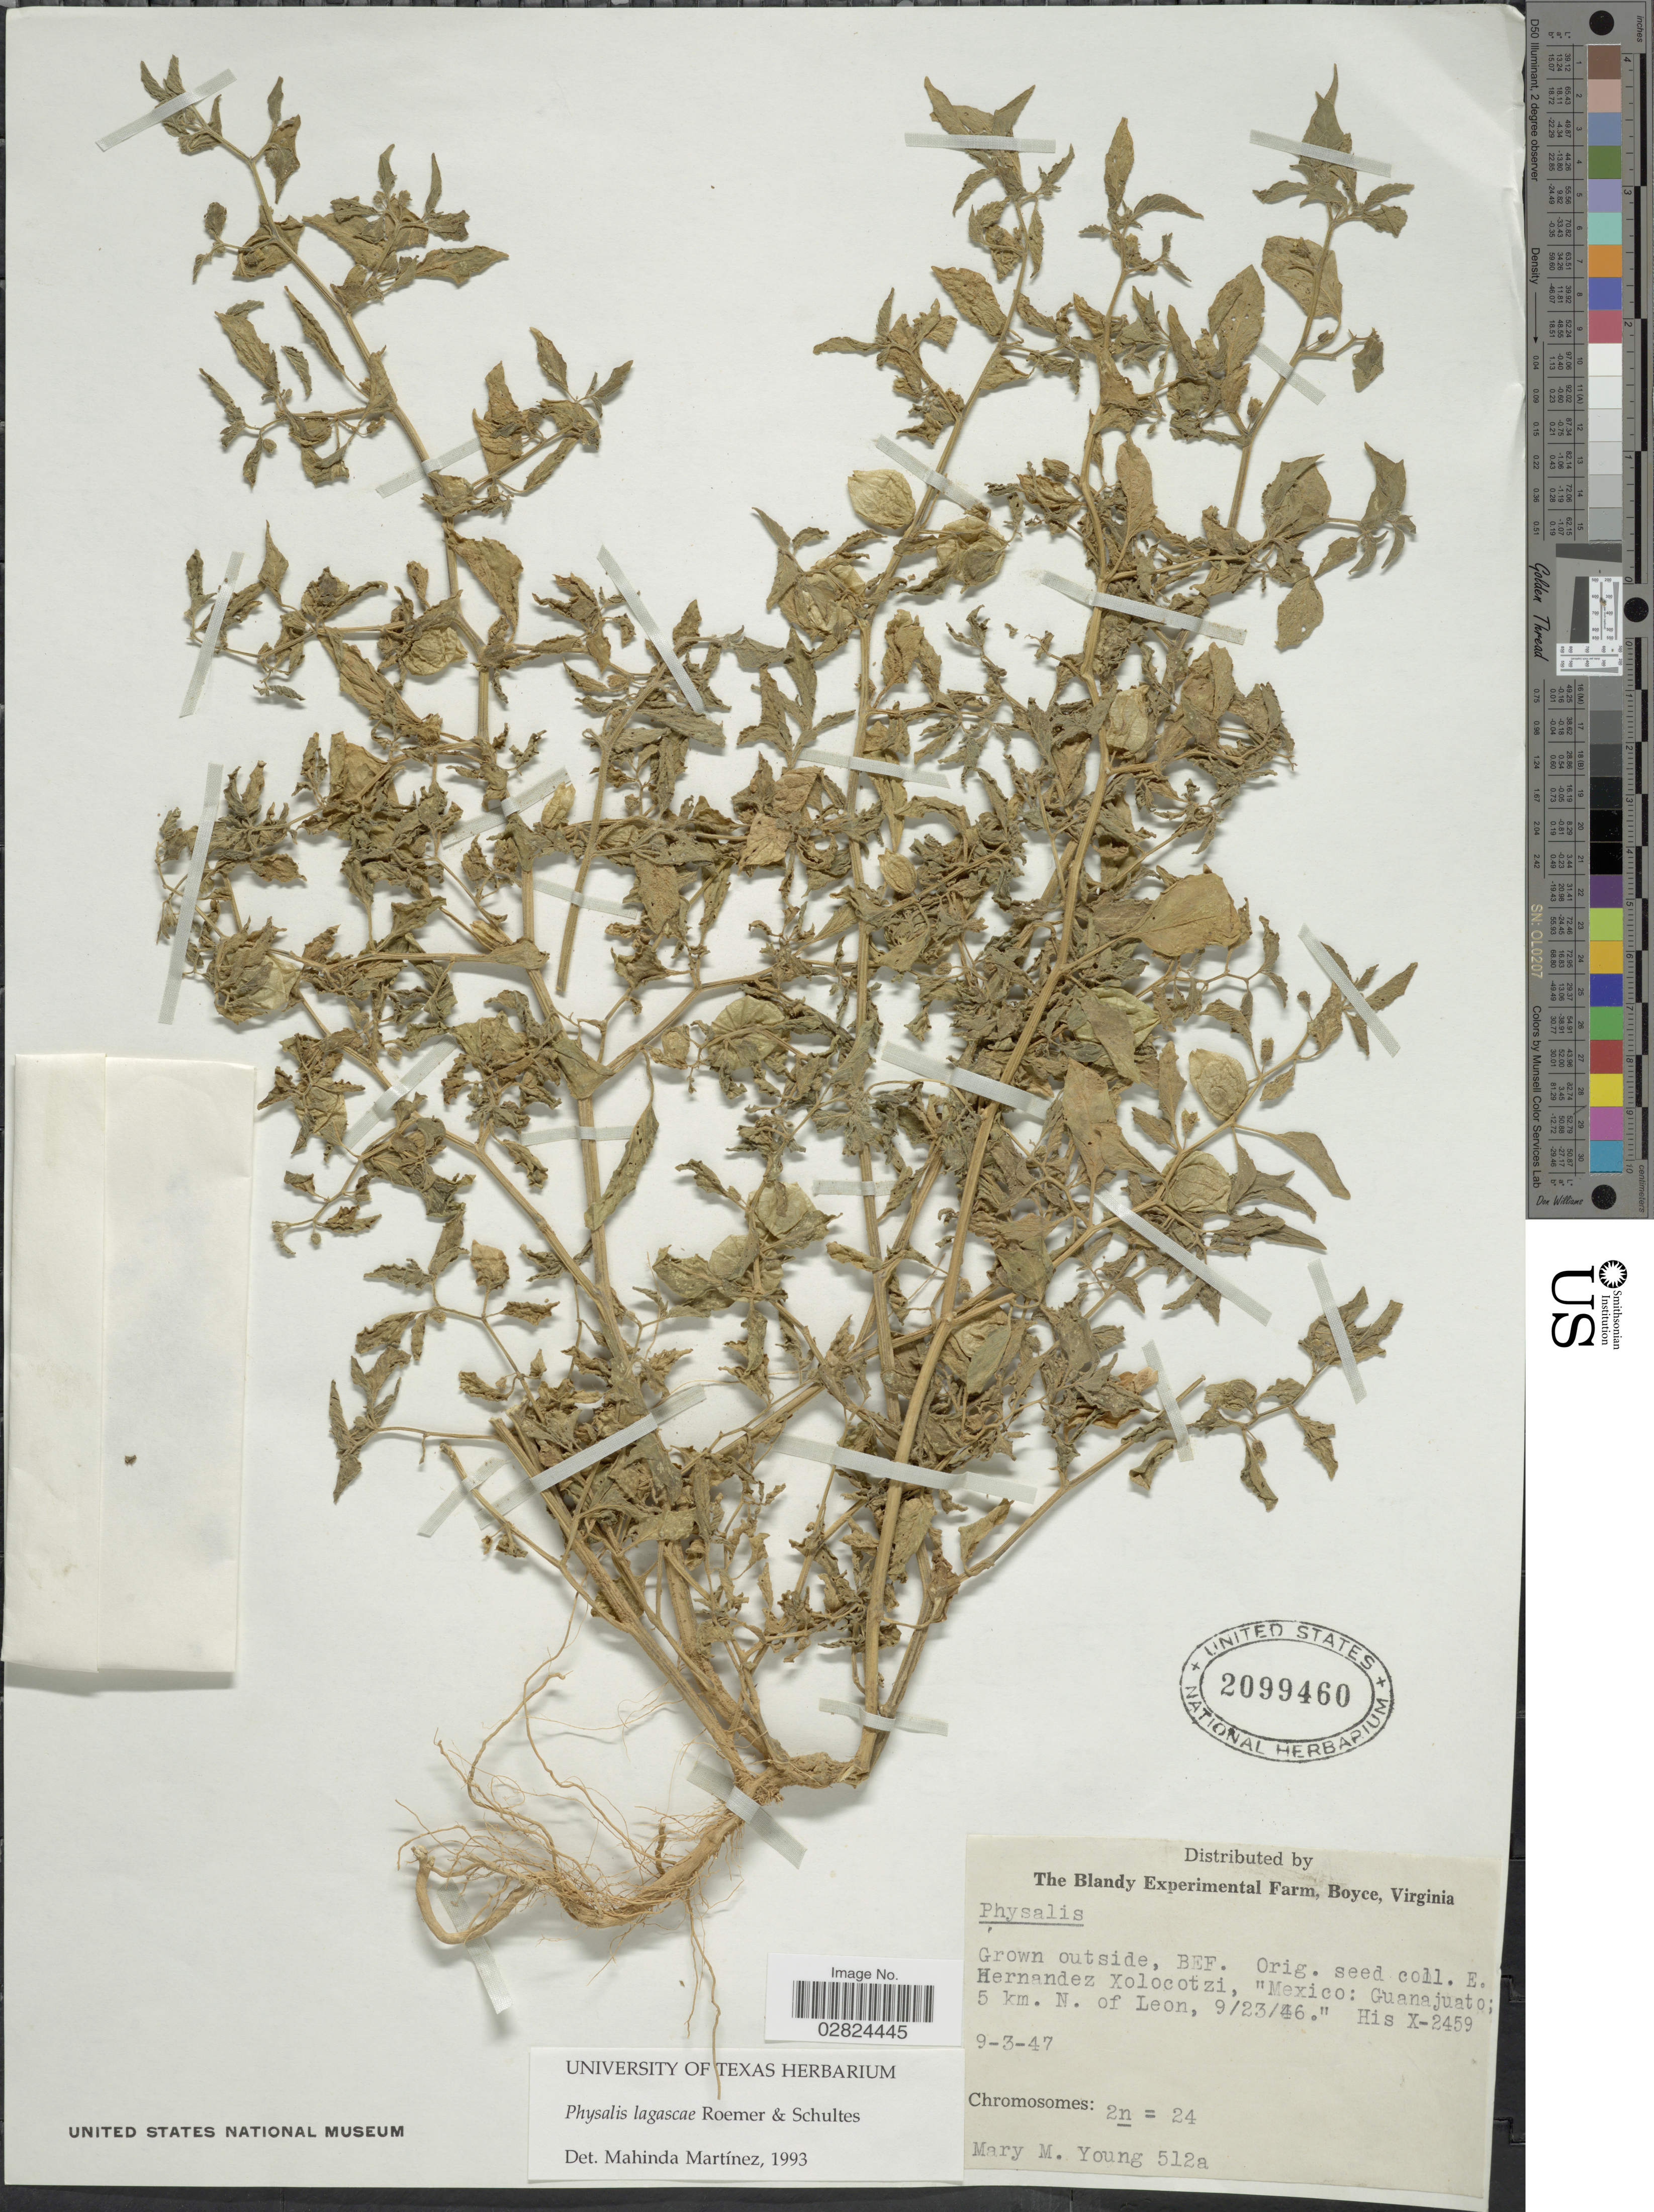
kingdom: Plantae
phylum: Tracheophyta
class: Magnoliopsida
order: Solanales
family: Solanaceae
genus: Physalis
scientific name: Physalis lagascae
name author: Roem. & Schult.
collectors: M. Young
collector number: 512a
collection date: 1947-09-03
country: United States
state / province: Virginia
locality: The Blandy Experimental Farm, Boyce, outside, BEF.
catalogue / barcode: US 2099460